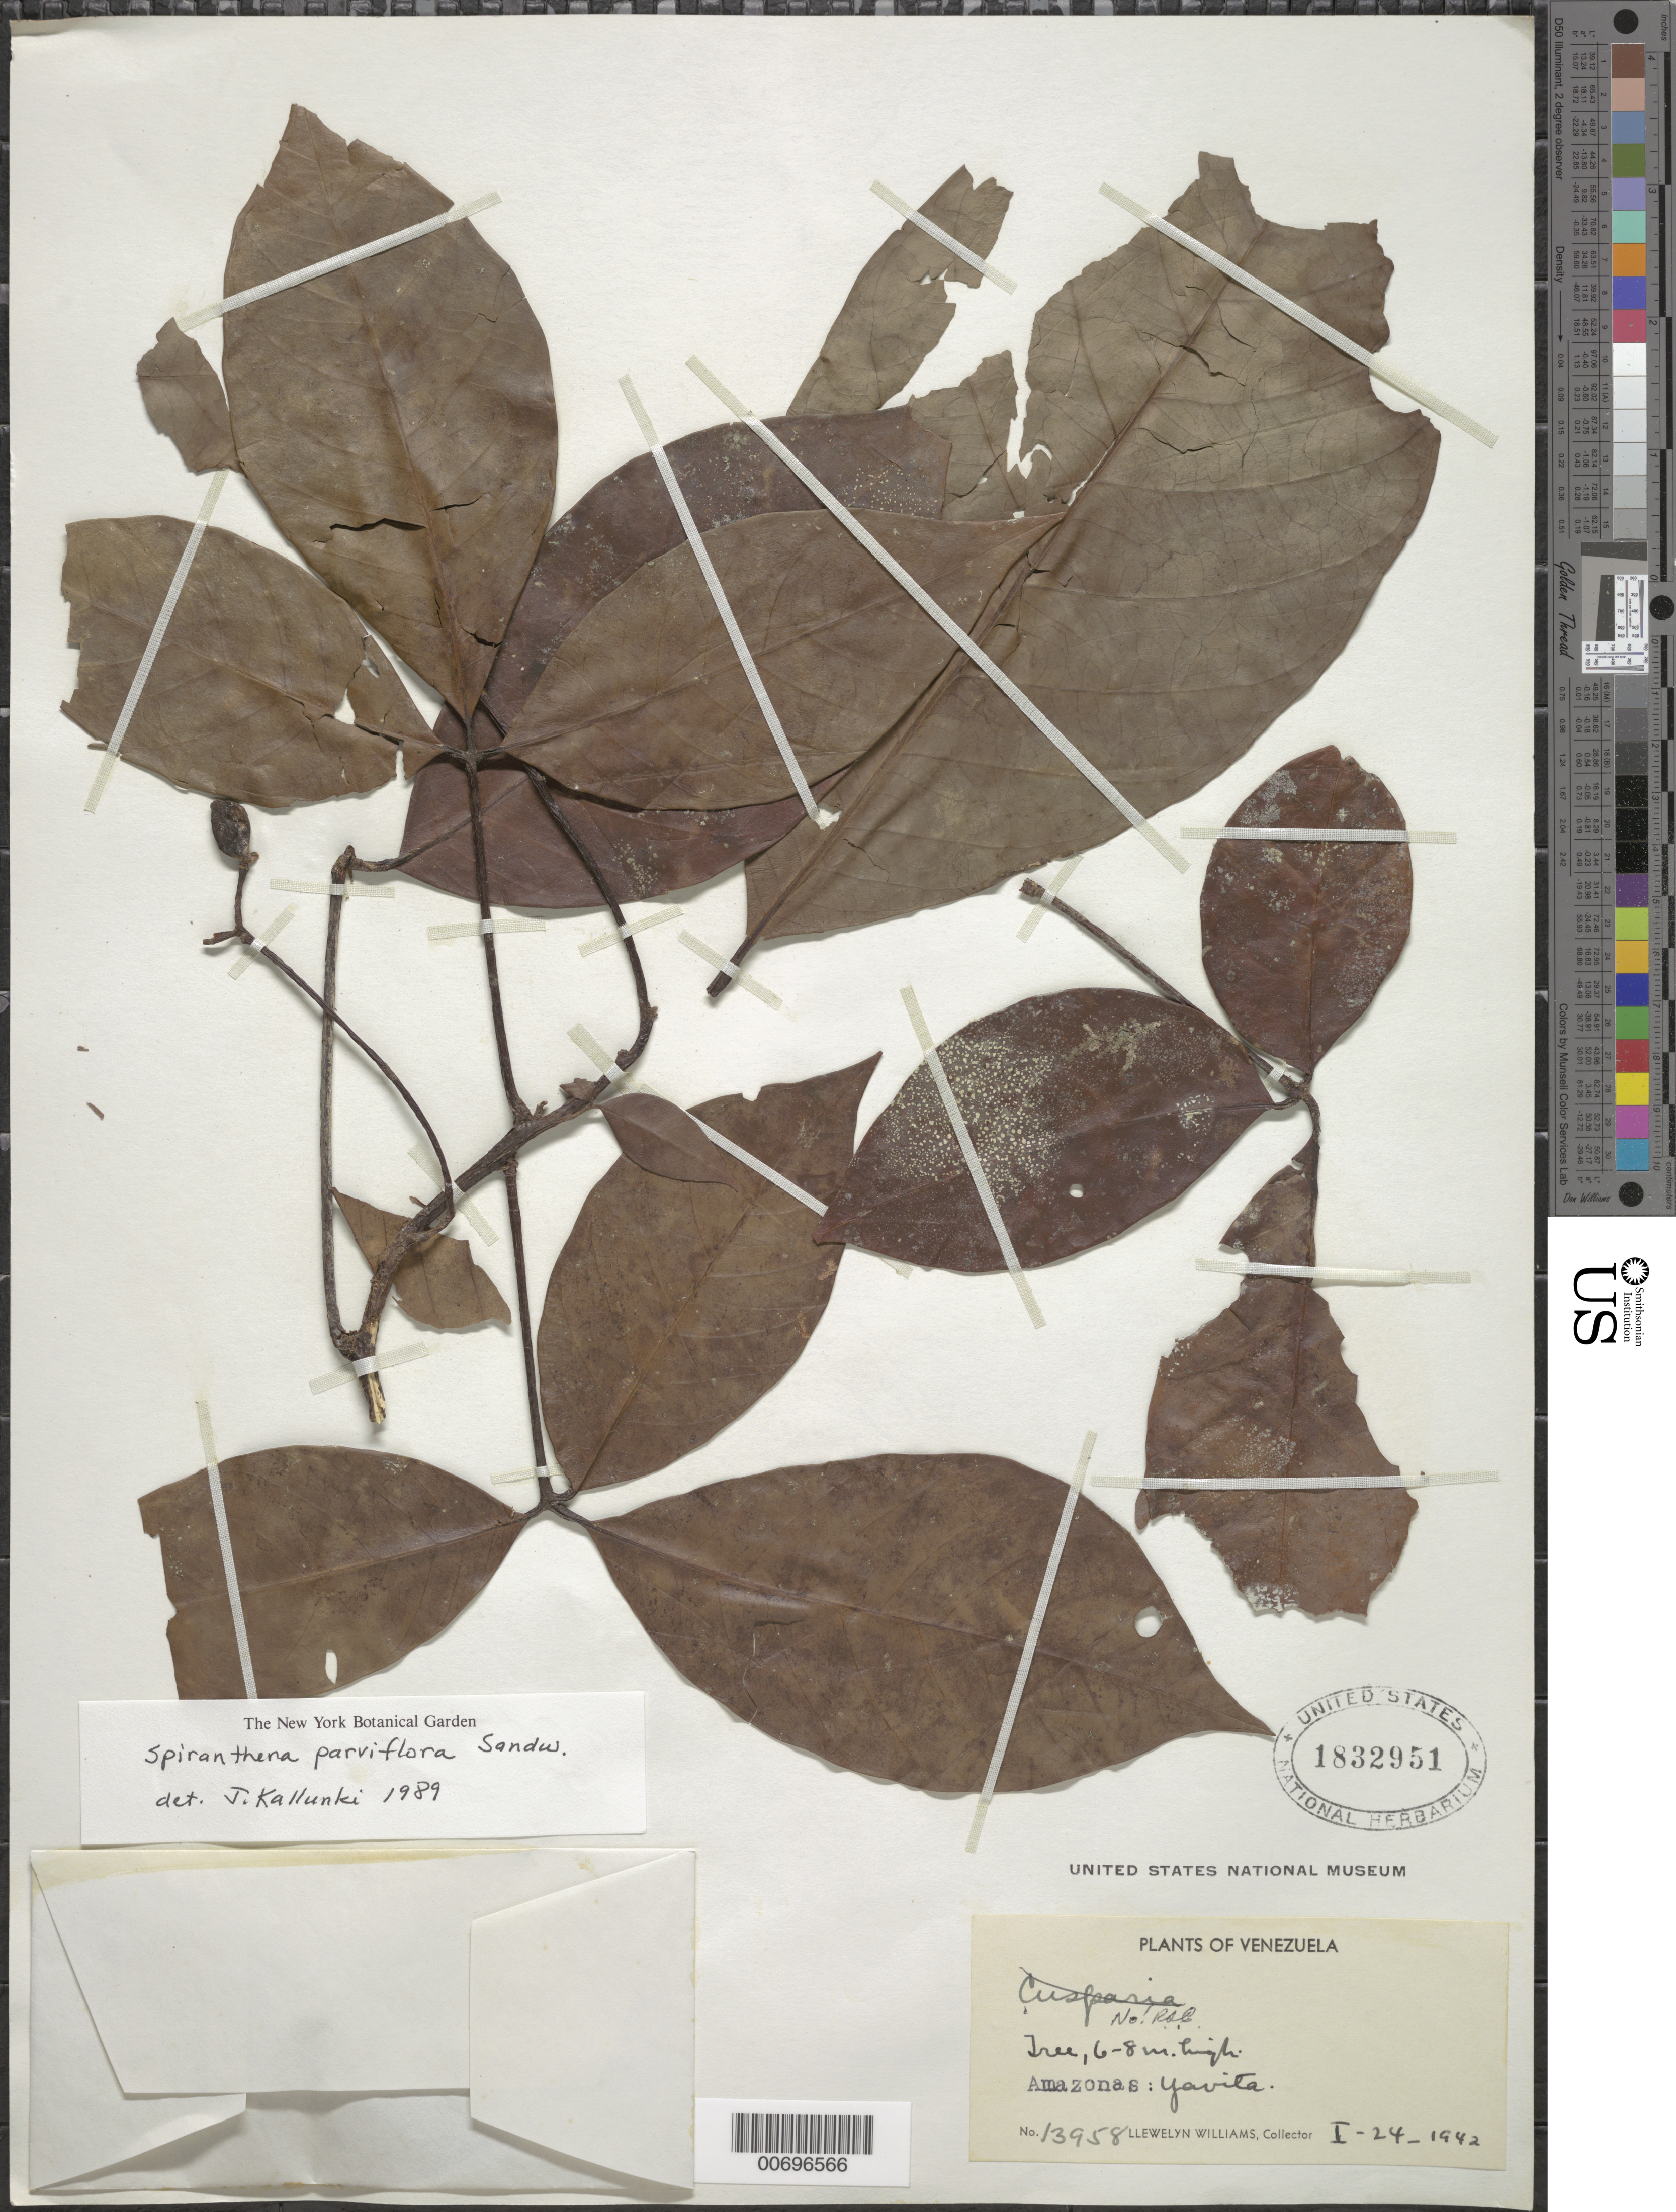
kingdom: Plantae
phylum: Tracheophyta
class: Magnoliopsida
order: Sapindales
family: Rutaceae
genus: Spiranthera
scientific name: Spiranthera parviflora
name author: Sandwith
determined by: Kallunki, Jacquelyn A.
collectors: Ll. Williams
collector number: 13958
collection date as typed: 24-Jan-42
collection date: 1942-01-24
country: Venezuela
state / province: Amazonas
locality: Yavita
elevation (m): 128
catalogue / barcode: US 1832951